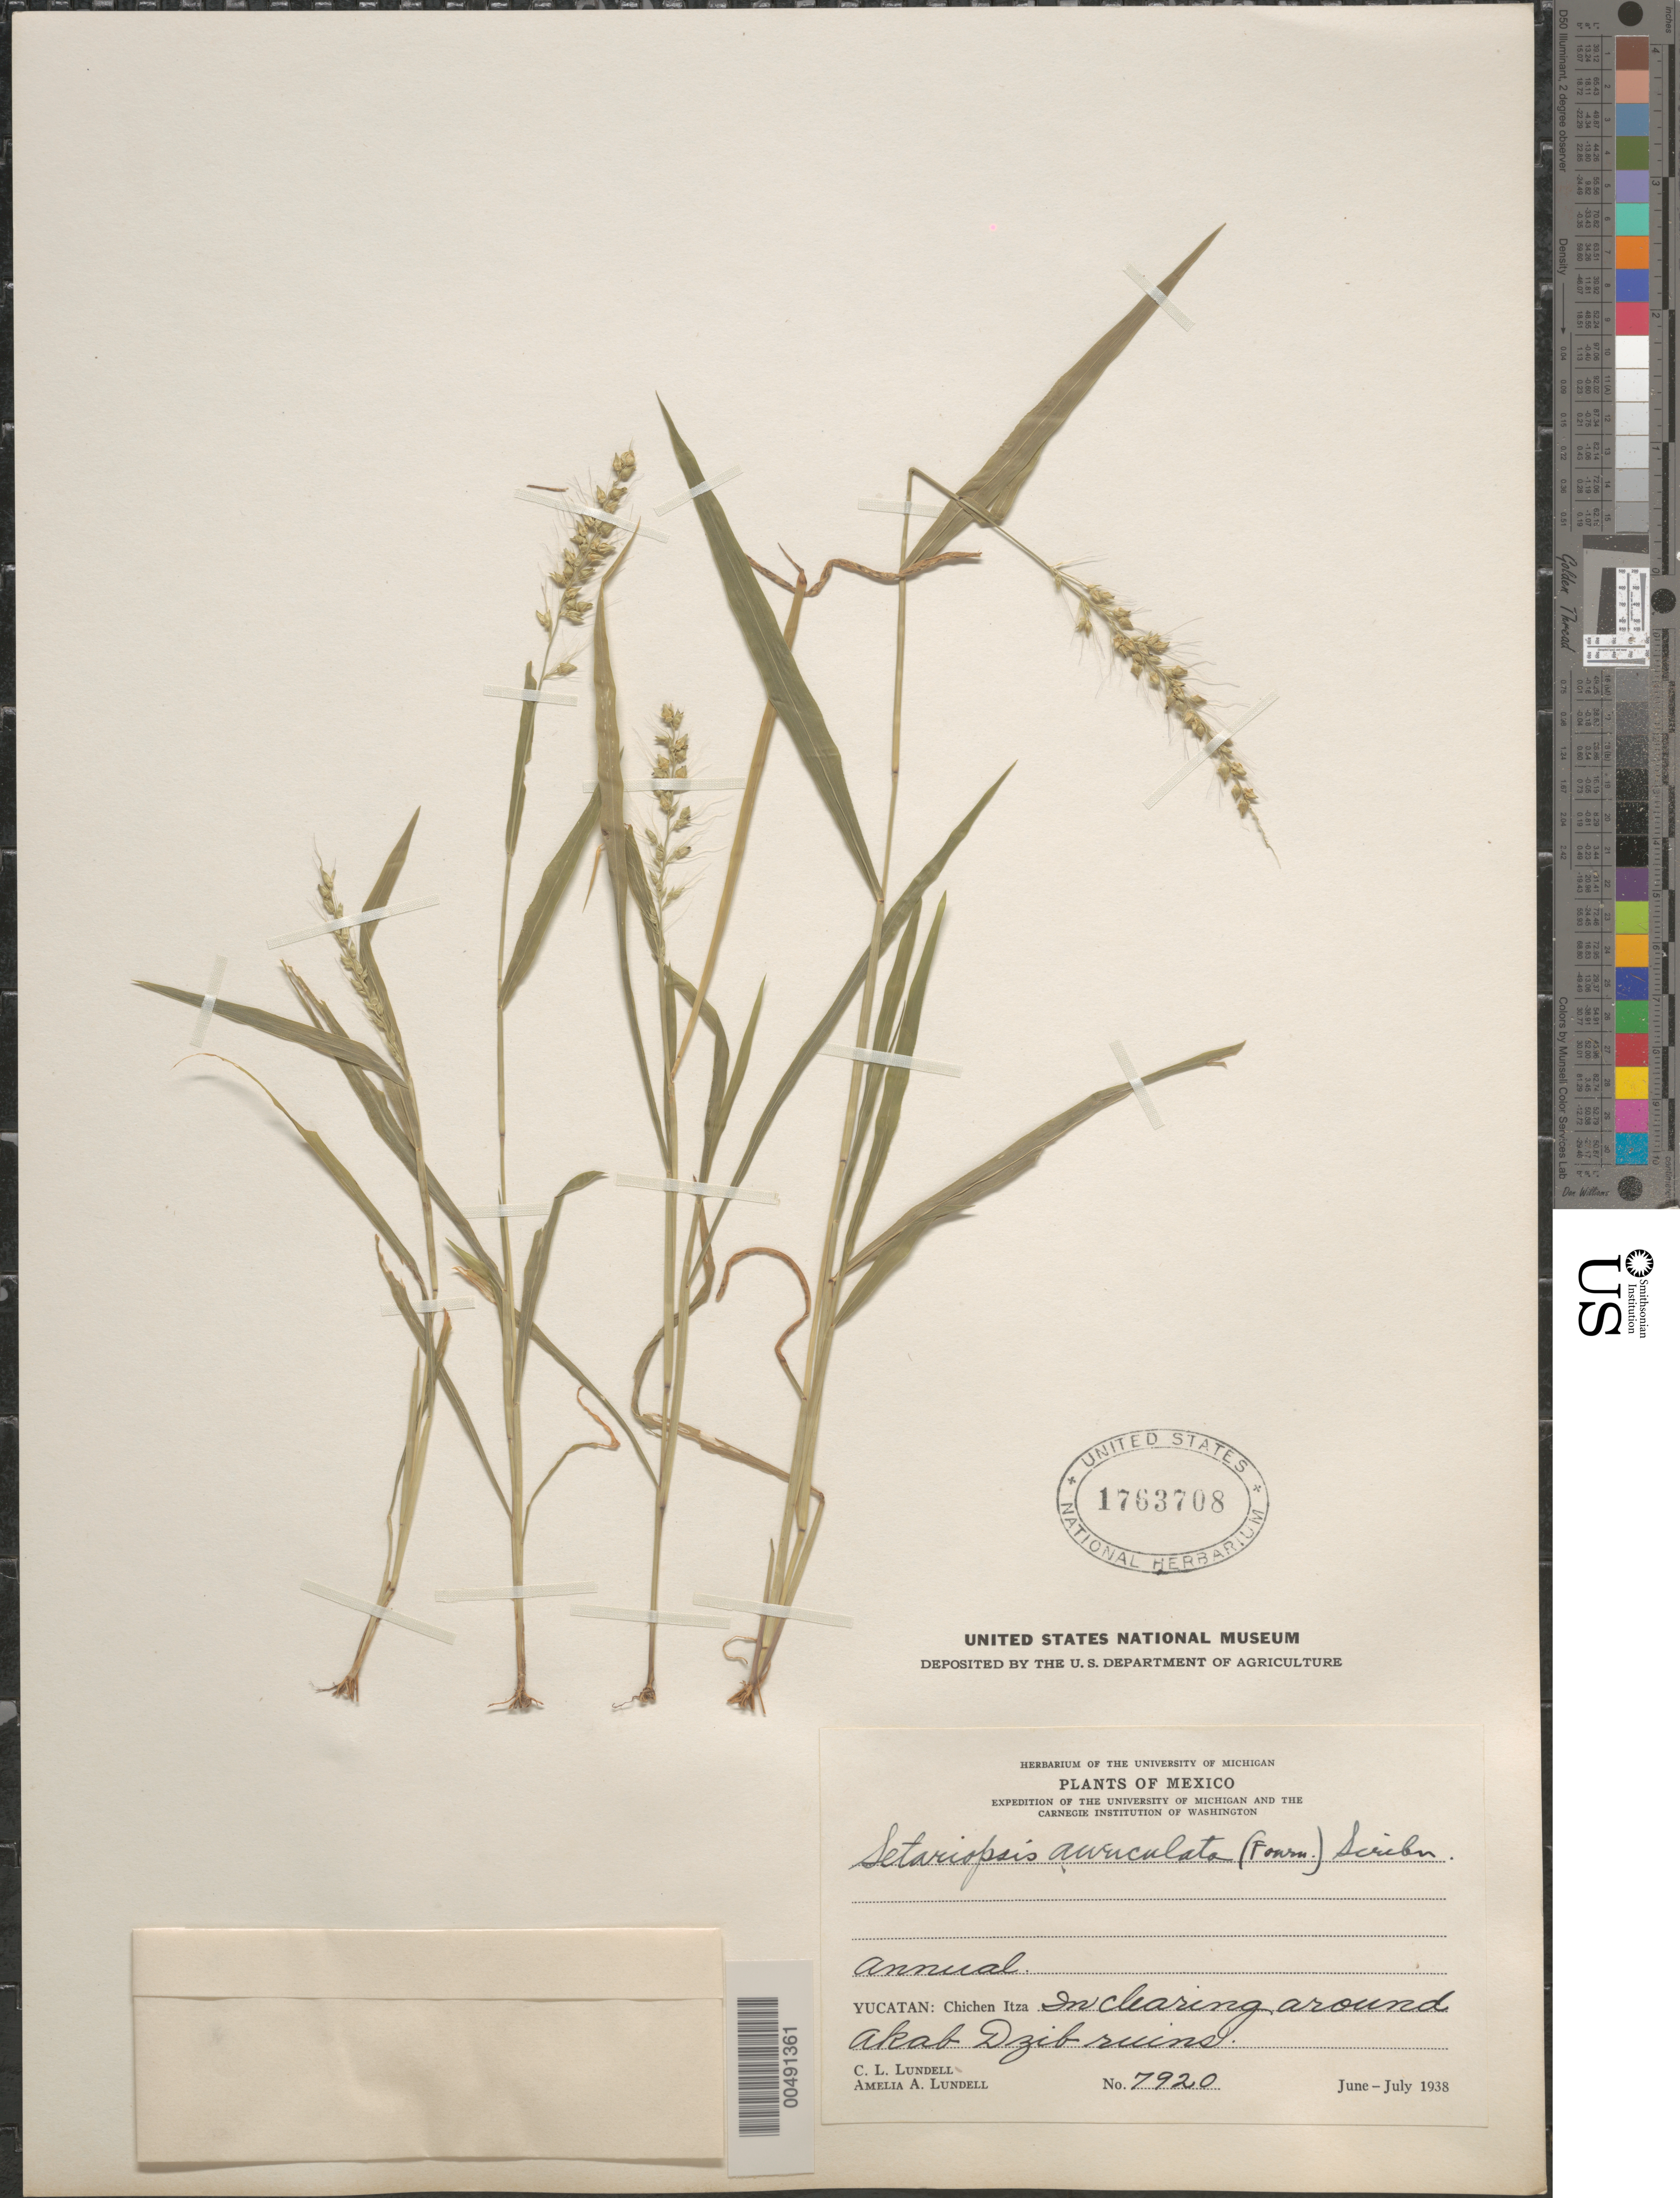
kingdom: Plantae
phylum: Tracheophyta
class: Liliopsida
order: Poales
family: Poaceae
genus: Setariopsis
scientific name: Setariopsis auriculata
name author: (E. Fourn.) Scribn.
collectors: C. L. Lundell & A. A. Lundell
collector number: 7920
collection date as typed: Jun 1938 to -- Jul 1938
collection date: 1938-06/1938-07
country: Mexico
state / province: Yucatan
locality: Chichen Itza, around Akab Dzib ruins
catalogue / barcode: US 1763708